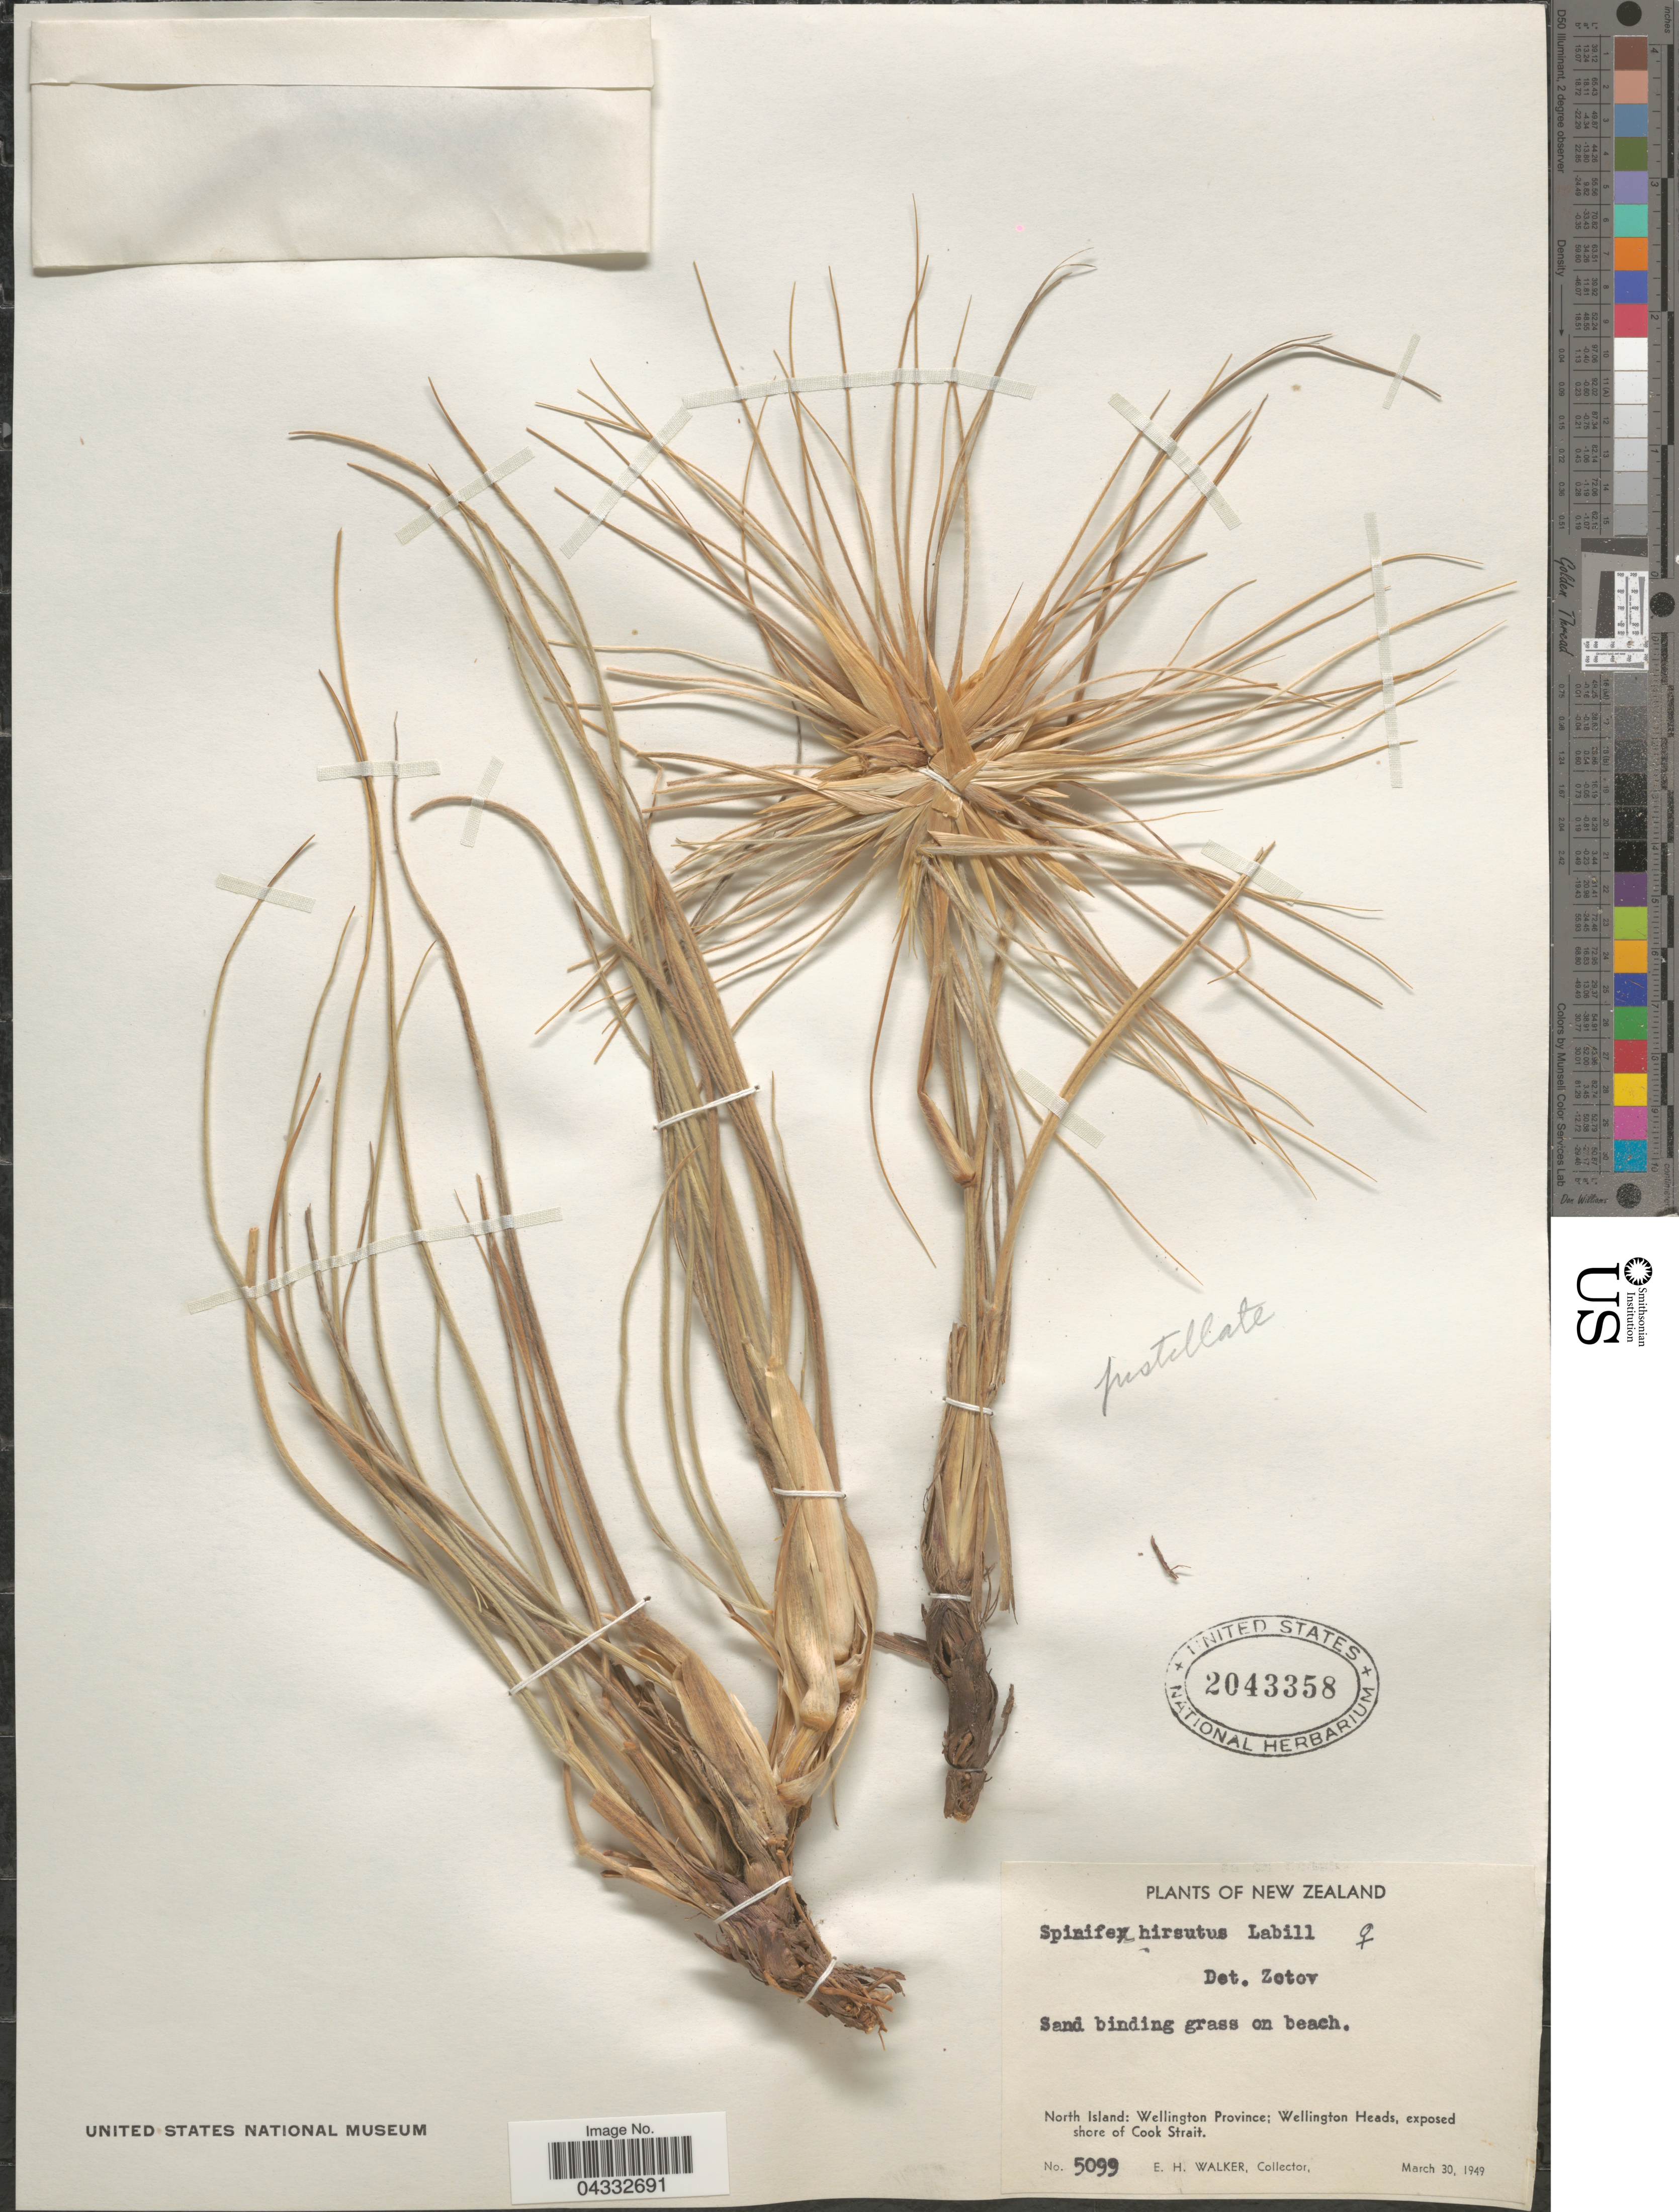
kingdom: Plantae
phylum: Tracheophyta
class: Liliopsida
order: Poales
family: Poaceae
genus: Spinifex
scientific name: Spinifex hirsutus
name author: Labill.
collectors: E. H. Walker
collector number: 5099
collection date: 1949-03-30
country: New Zealand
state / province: Wellington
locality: North Island: Wellington Heads, exposed shore of Cook Strait.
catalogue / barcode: US 2043358